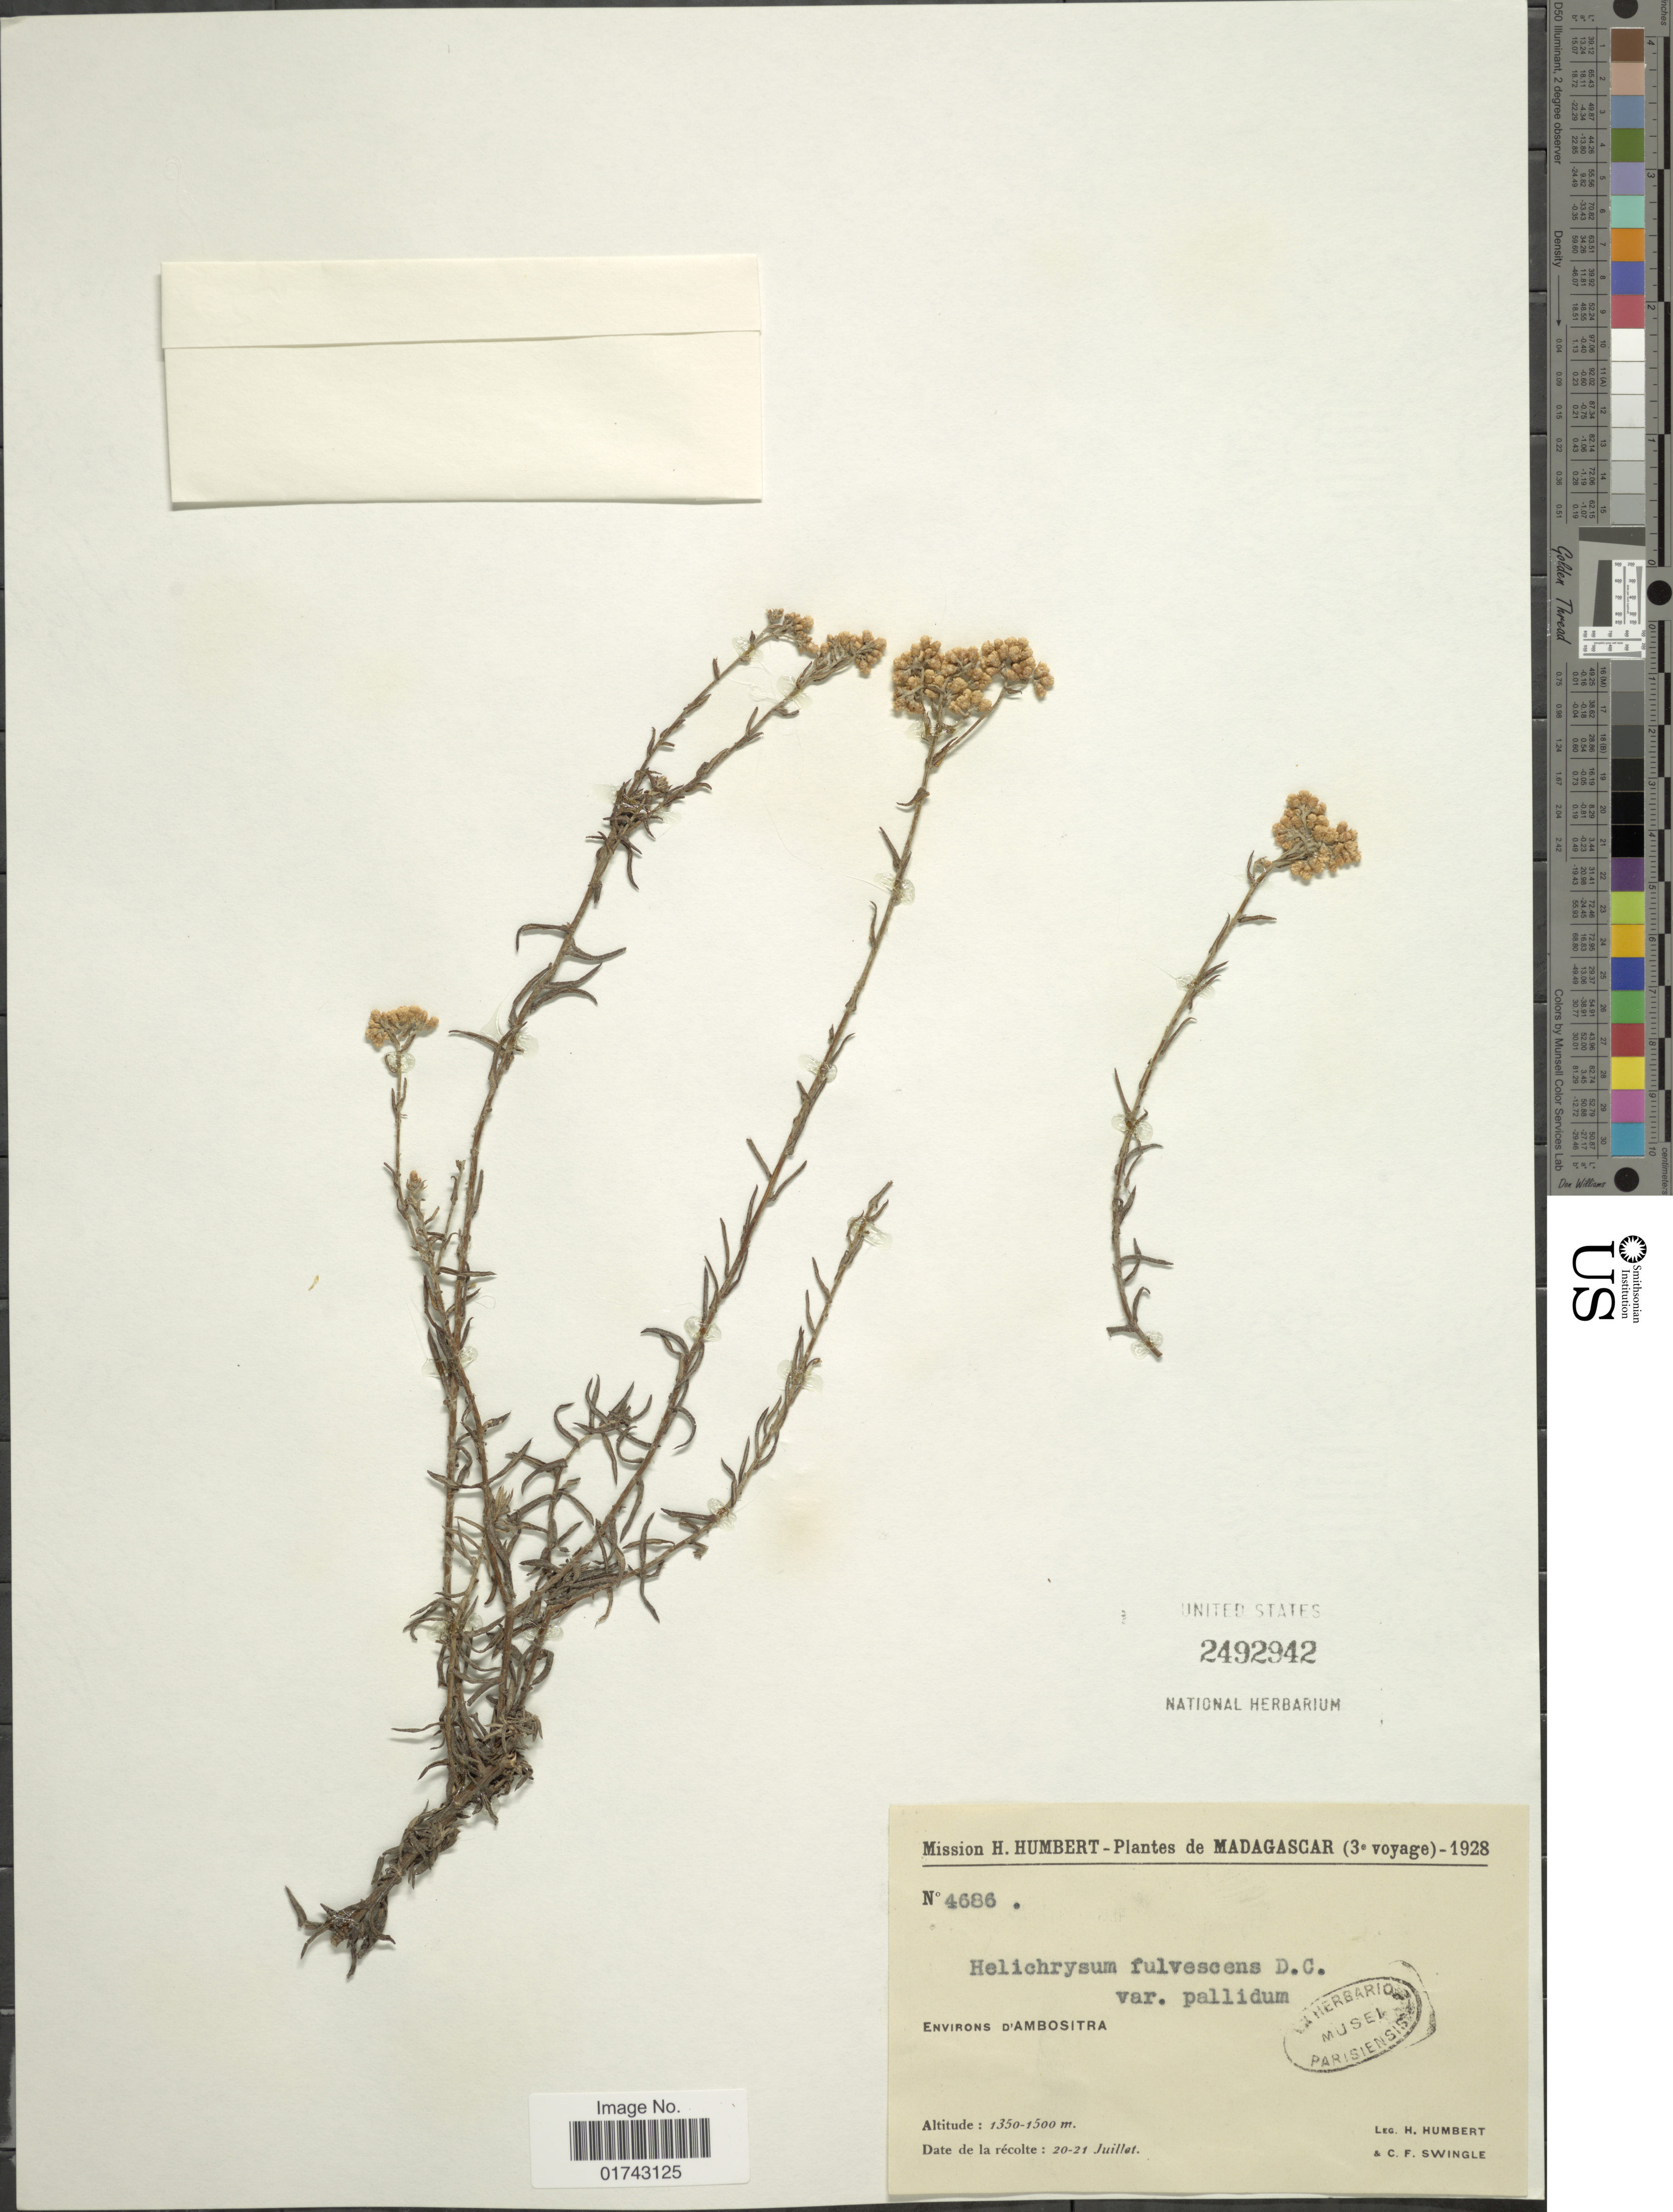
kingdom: Plantae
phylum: Tracheophyta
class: Magnoliopsida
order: Asterales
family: Asteraceae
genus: Helichrysum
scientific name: Helichrysum fulvescens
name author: DC.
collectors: H. Humbert & C. Swingle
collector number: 4686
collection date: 1928-07-20/1928-07-21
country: Madagascar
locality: Environs D'Ambositra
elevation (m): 1350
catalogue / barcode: US 2492942